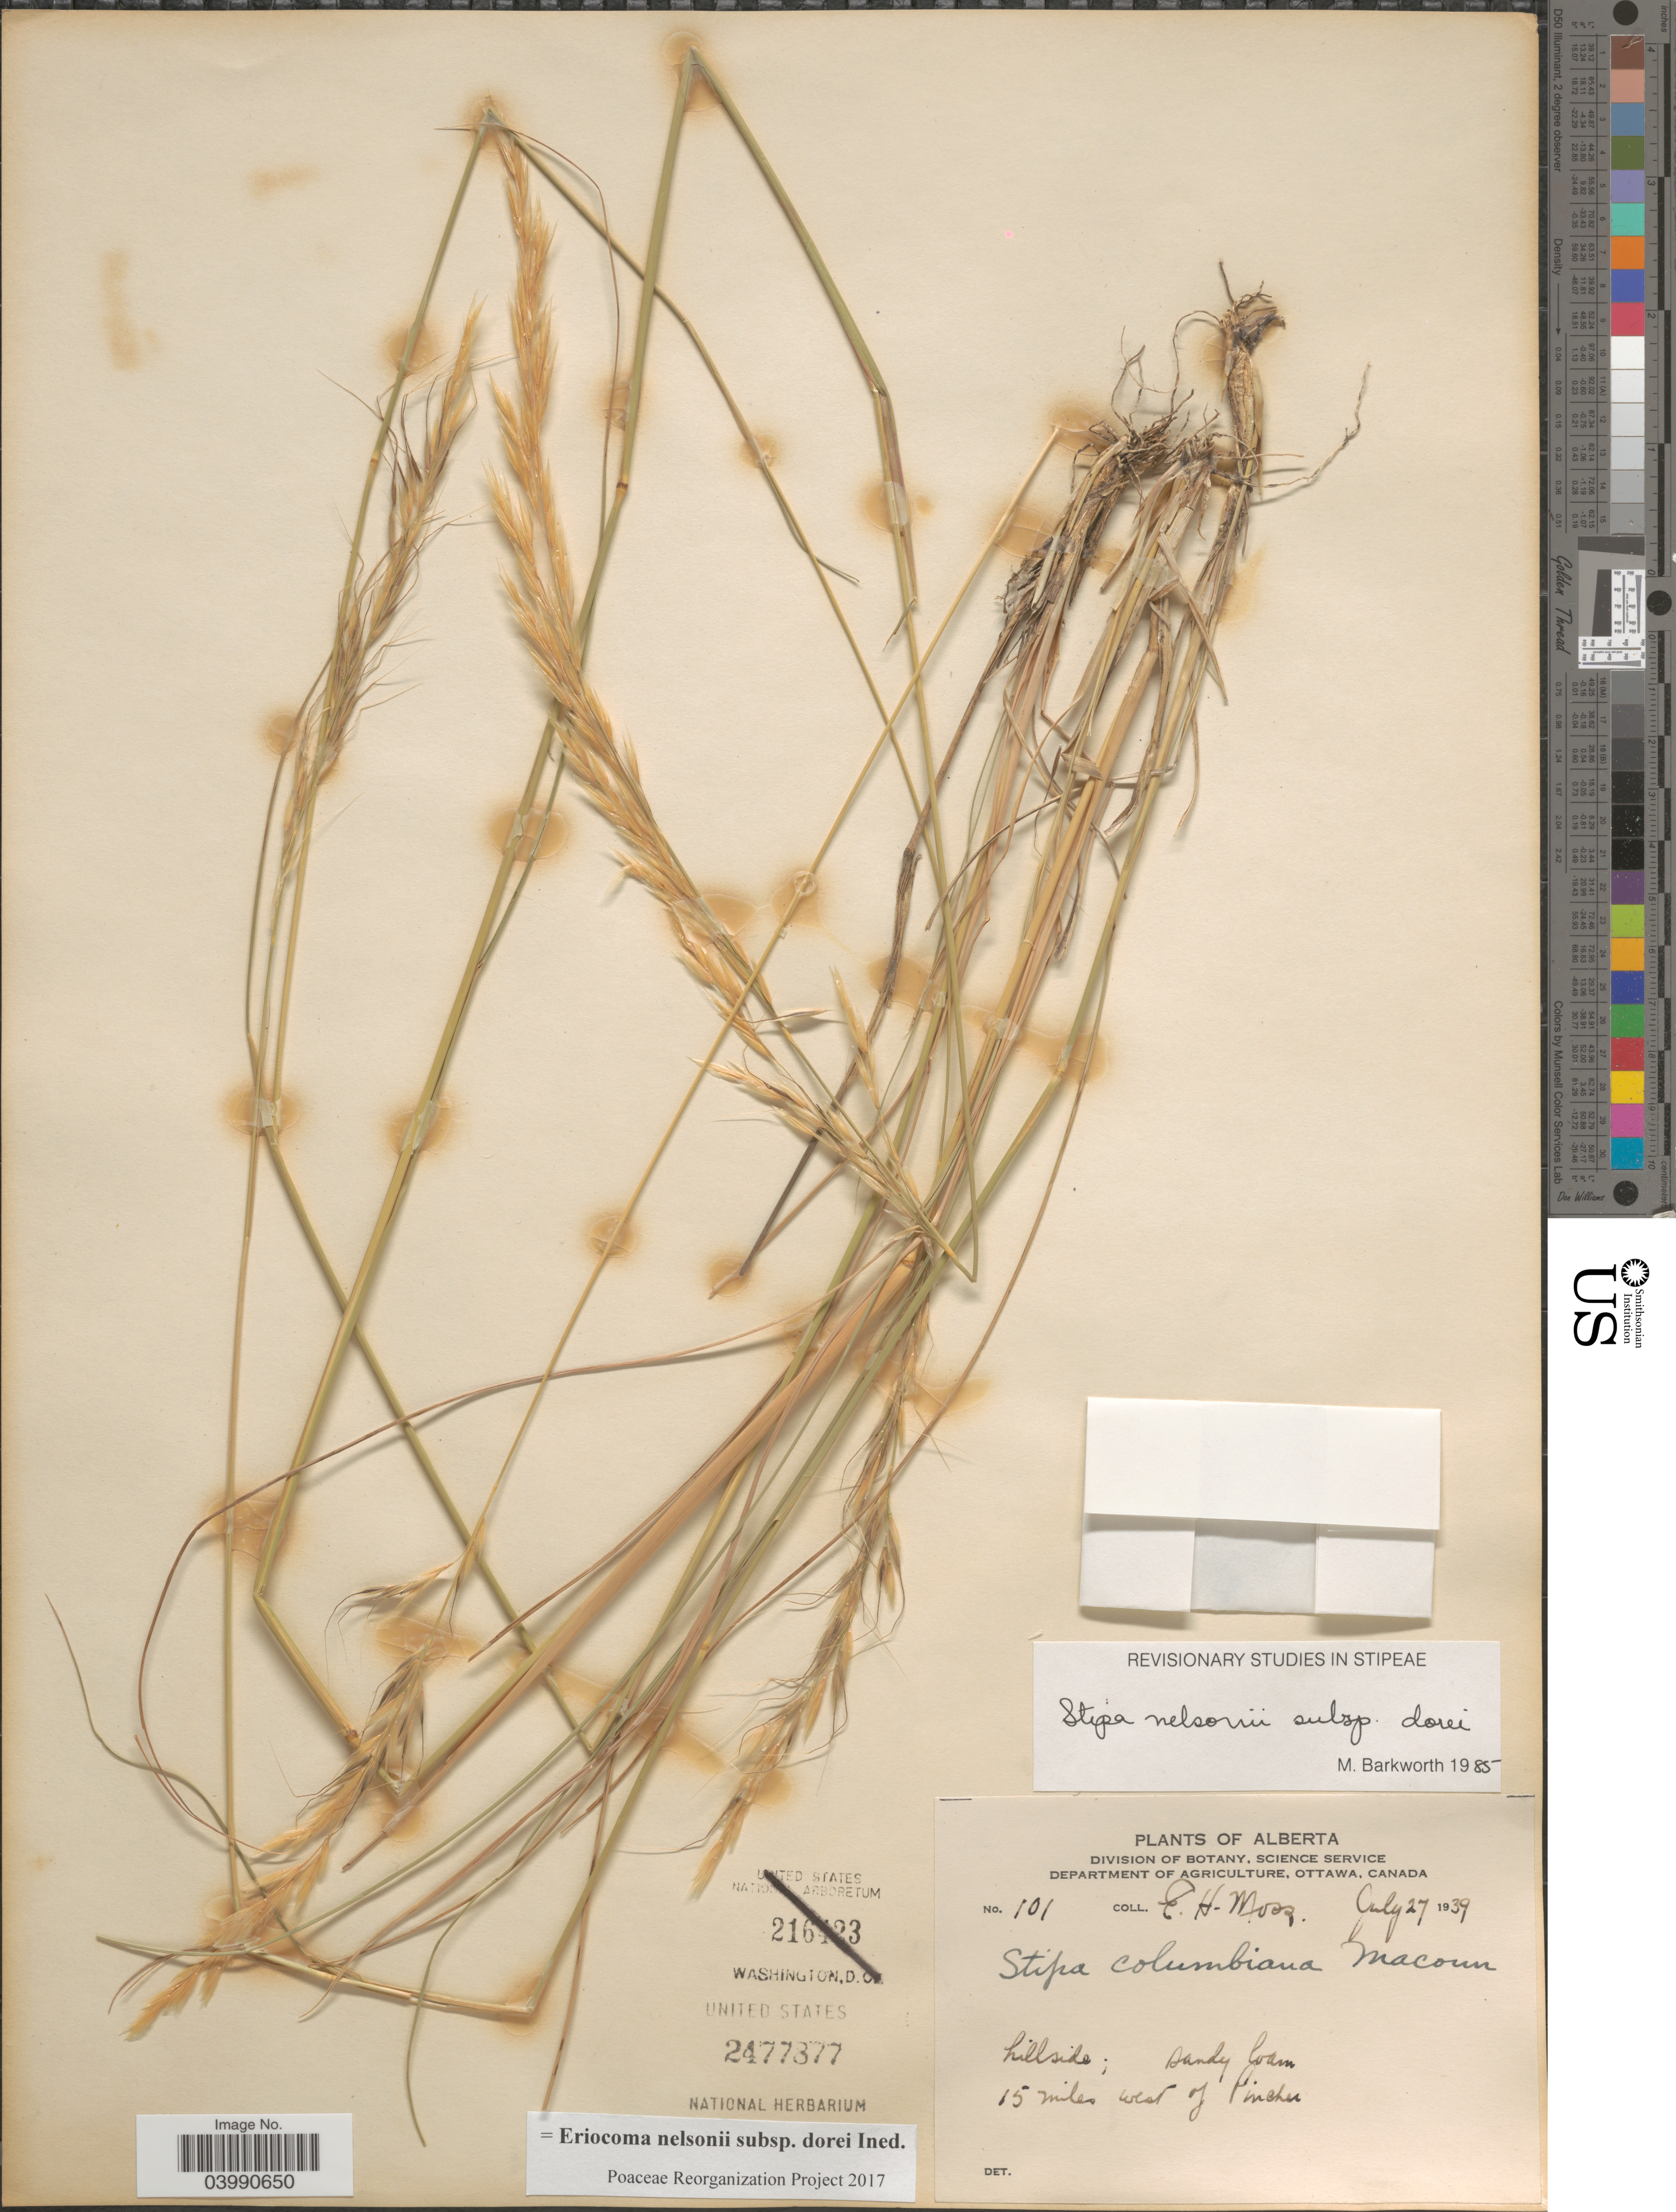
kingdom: Plantae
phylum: Tracheophyta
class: Liliopsida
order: Poales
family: Poaceae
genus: Eriocoma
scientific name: Eriocoma nelsonii subsp. dorei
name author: (Barkworth & J. Maze) Romasch.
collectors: E. Moss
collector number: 101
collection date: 1939-07-27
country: Canada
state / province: Alberta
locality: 15 miles west of Pincher.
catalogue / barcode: US 2477877